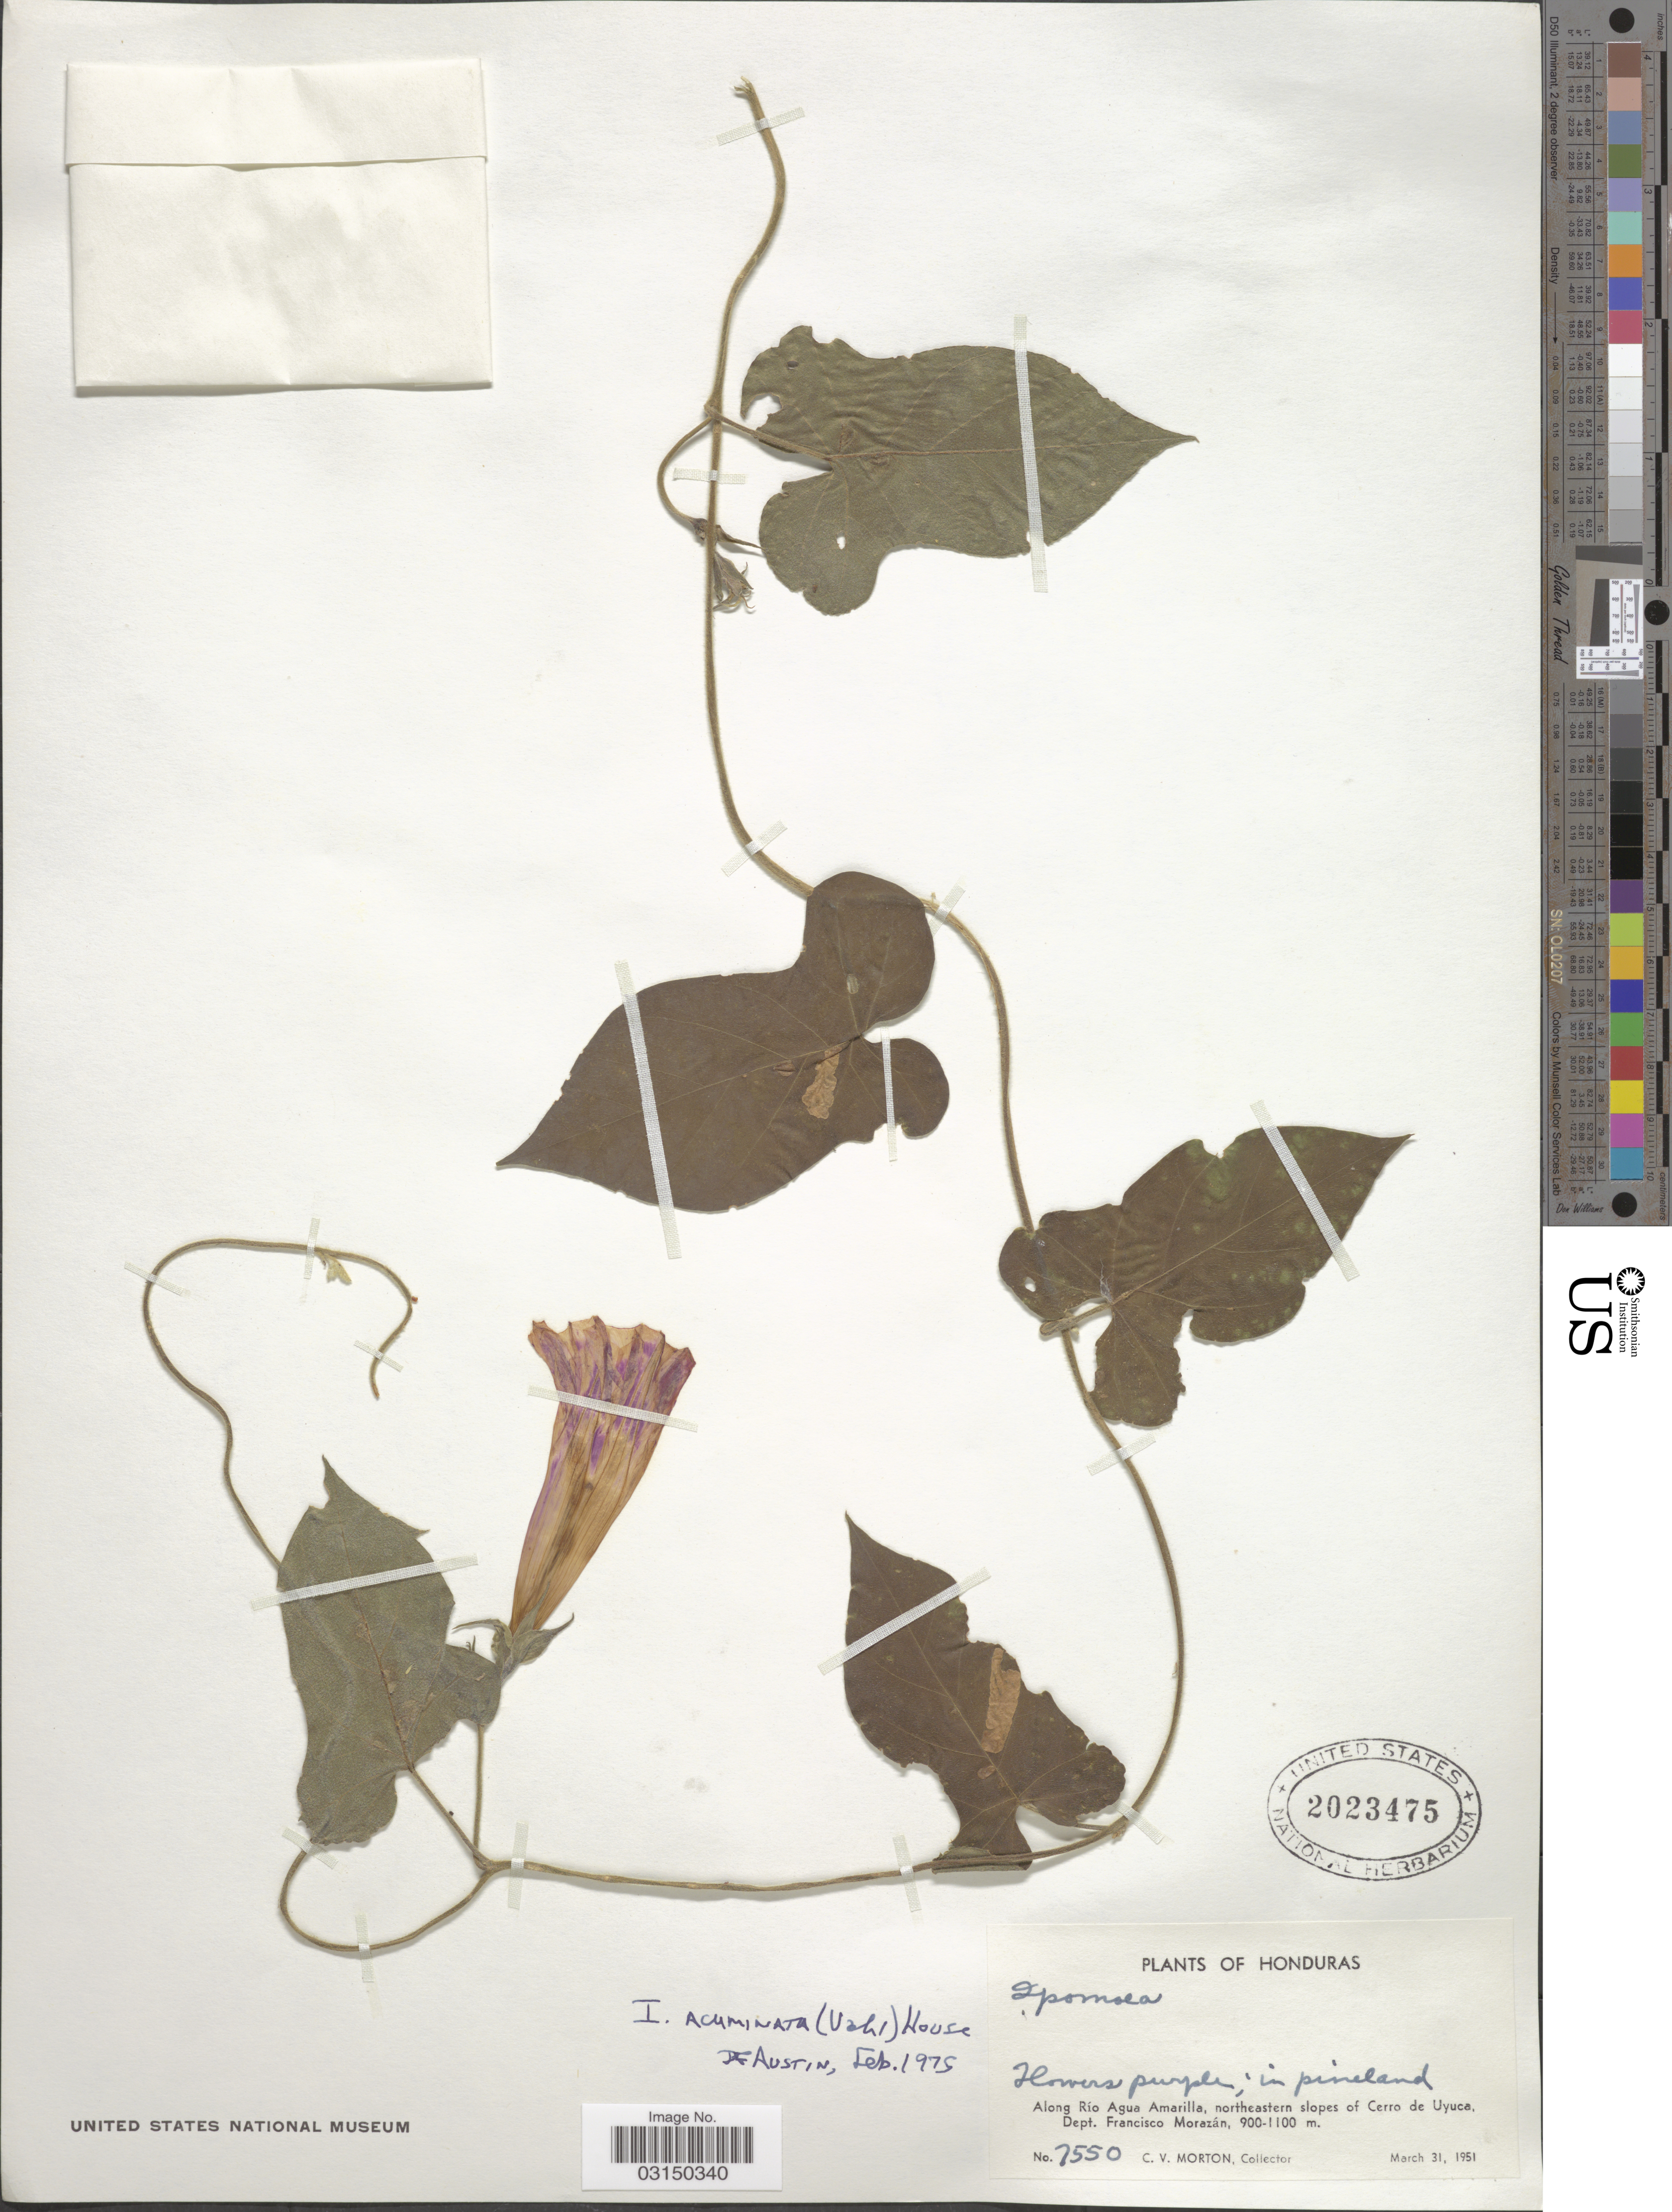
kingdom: Plantae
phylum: Tracheophyta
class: Magnoliopsida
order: Solanales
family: Convolvulaceae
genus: Ipomoea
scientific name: Ipomoea indica (Burm.) Merr. var. indica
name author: (Burm.) Merr.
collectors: C. V. Morton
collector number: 7550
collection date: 1951-03-31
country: Honduras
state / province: Fco. Morazán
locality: Along Río Agua Amarilla, northeastern slopes of Cerro de Uyuca, Dept. Francisco Morazán.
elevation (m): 900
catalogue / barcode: US 2023475